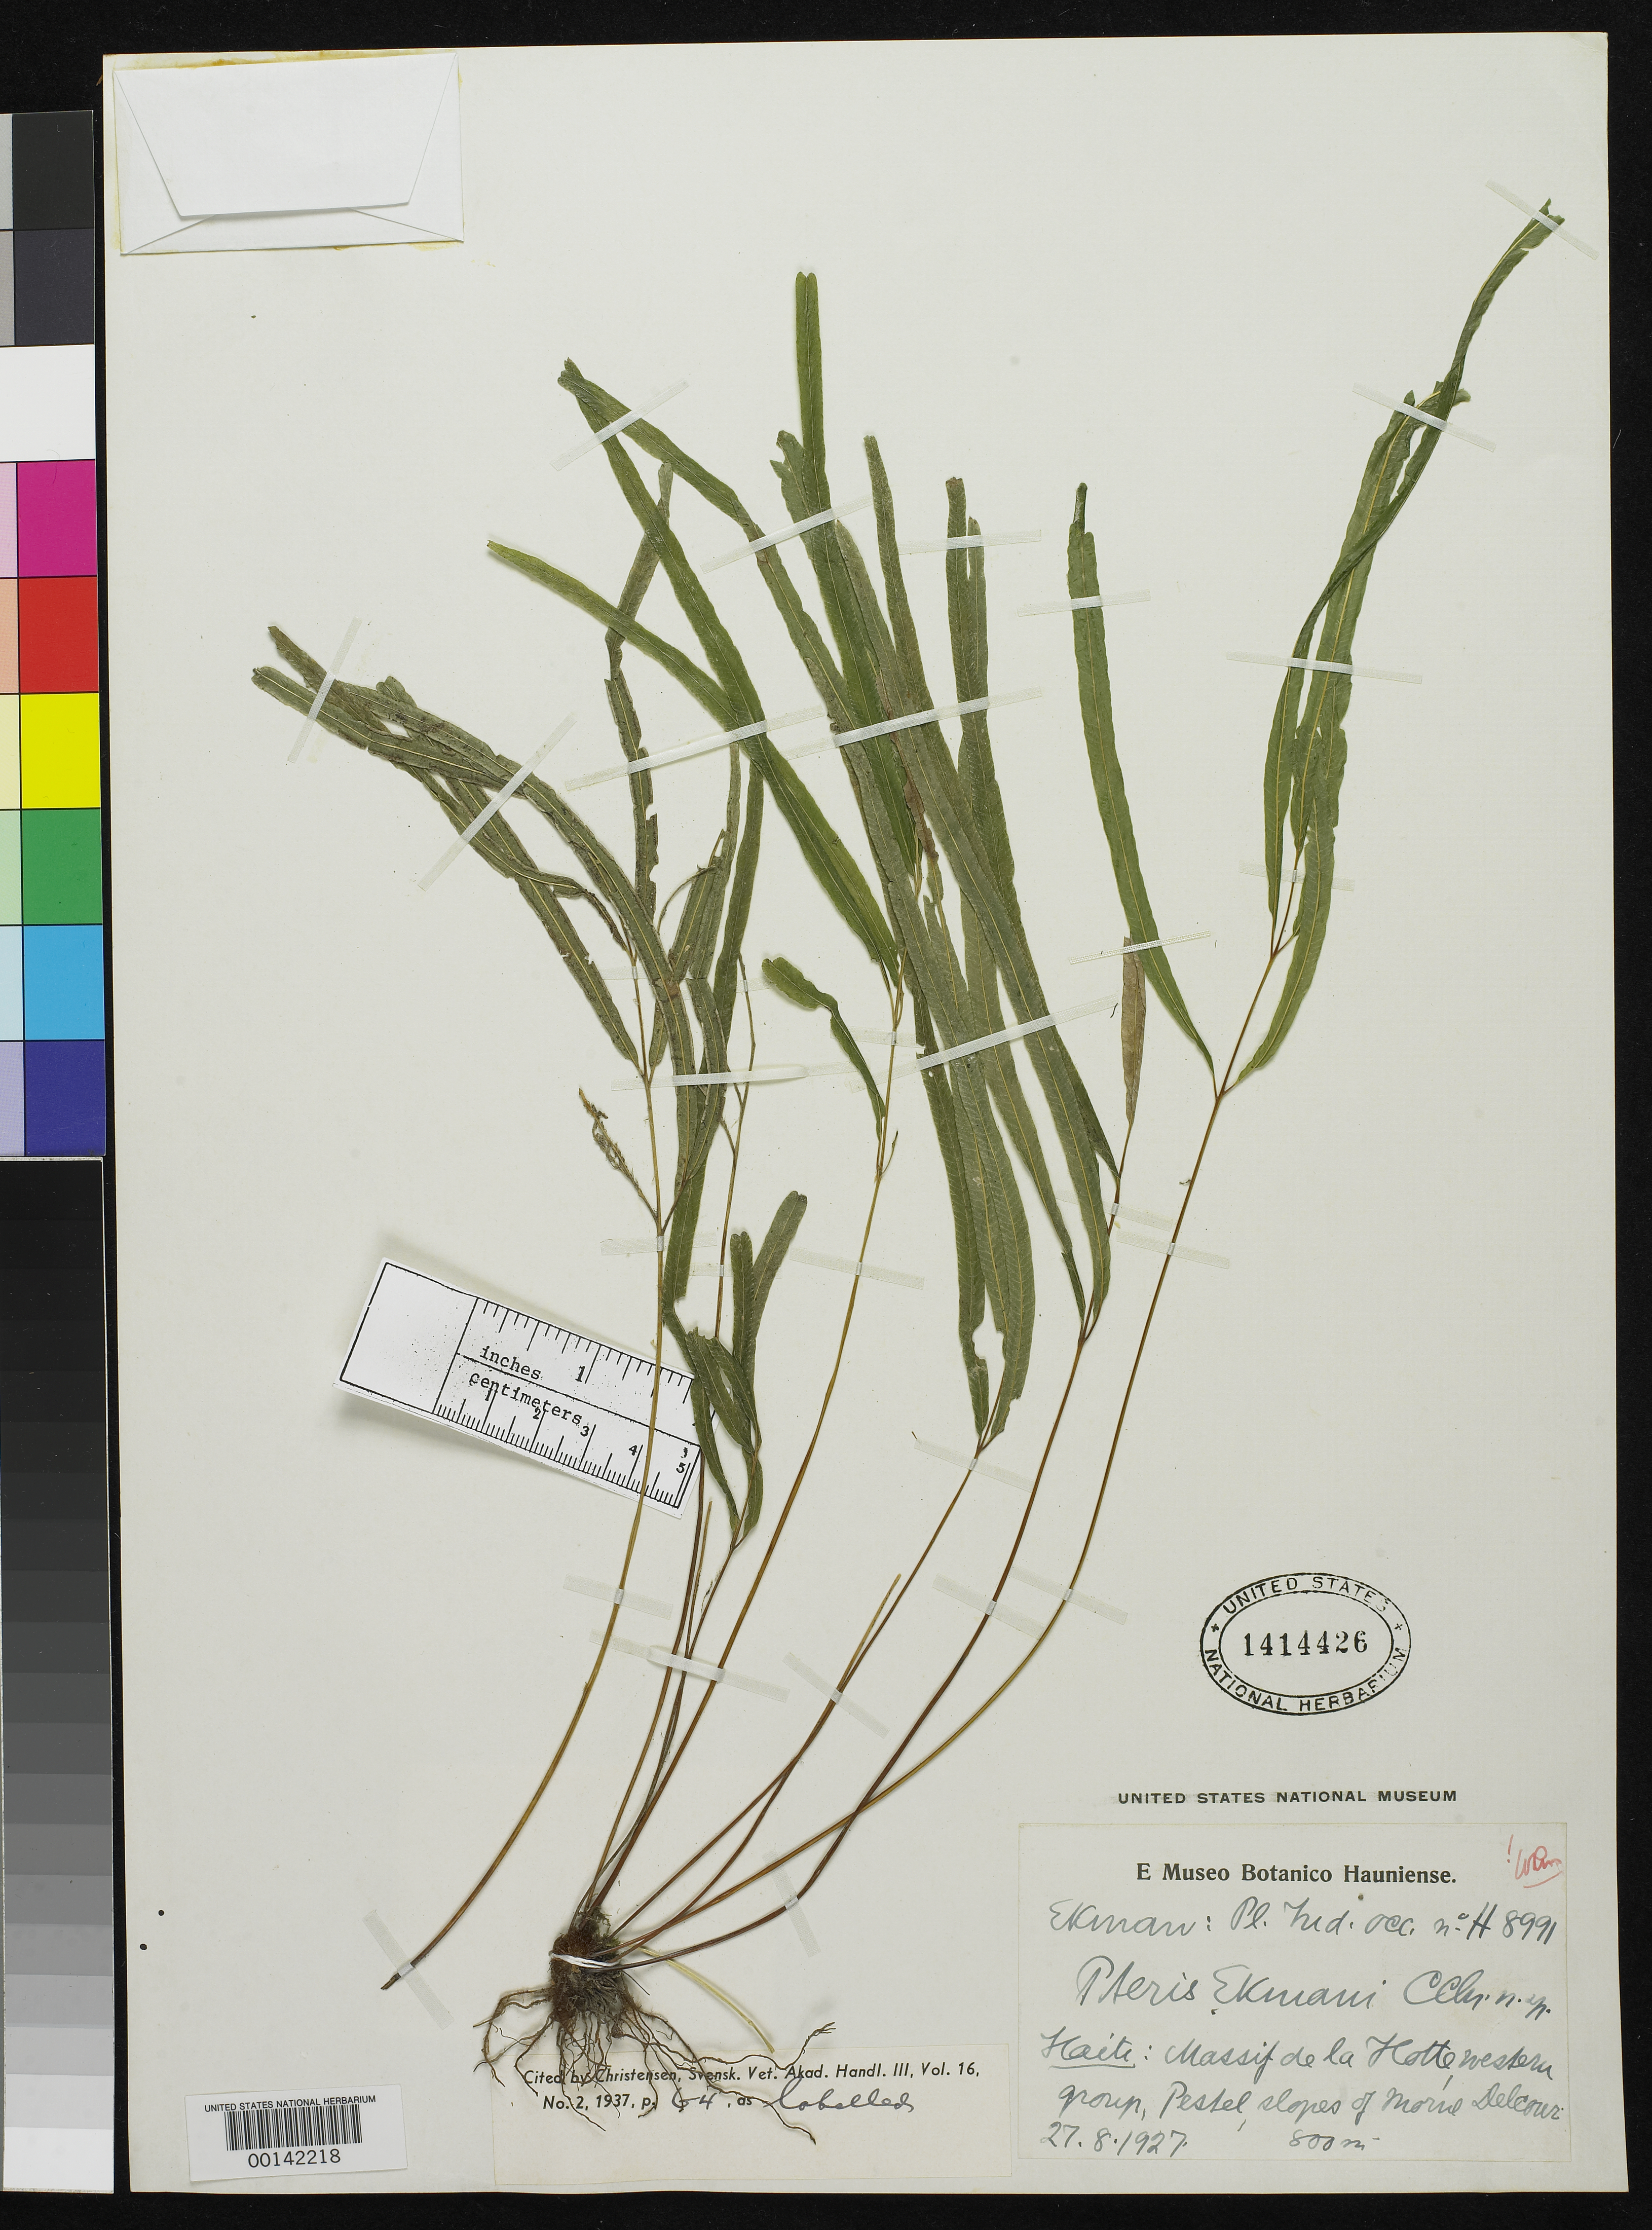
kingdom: Plantae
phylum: Tracheophyta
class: Polypodiopsida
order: Polypodiales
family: Pteridaceae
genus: Pteris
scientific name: Pteris ekmanii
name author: C. Chr.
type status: Isotype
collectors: E. L. Ekman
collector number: H8991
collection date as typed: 27 Aug 1927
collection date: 1927-08-27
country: Haiti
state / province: Sud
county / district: Hotte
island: Hispaniola Island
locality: W group, Pestel, slope of Morne Delcour.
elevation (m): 800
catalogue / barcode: US 1414426